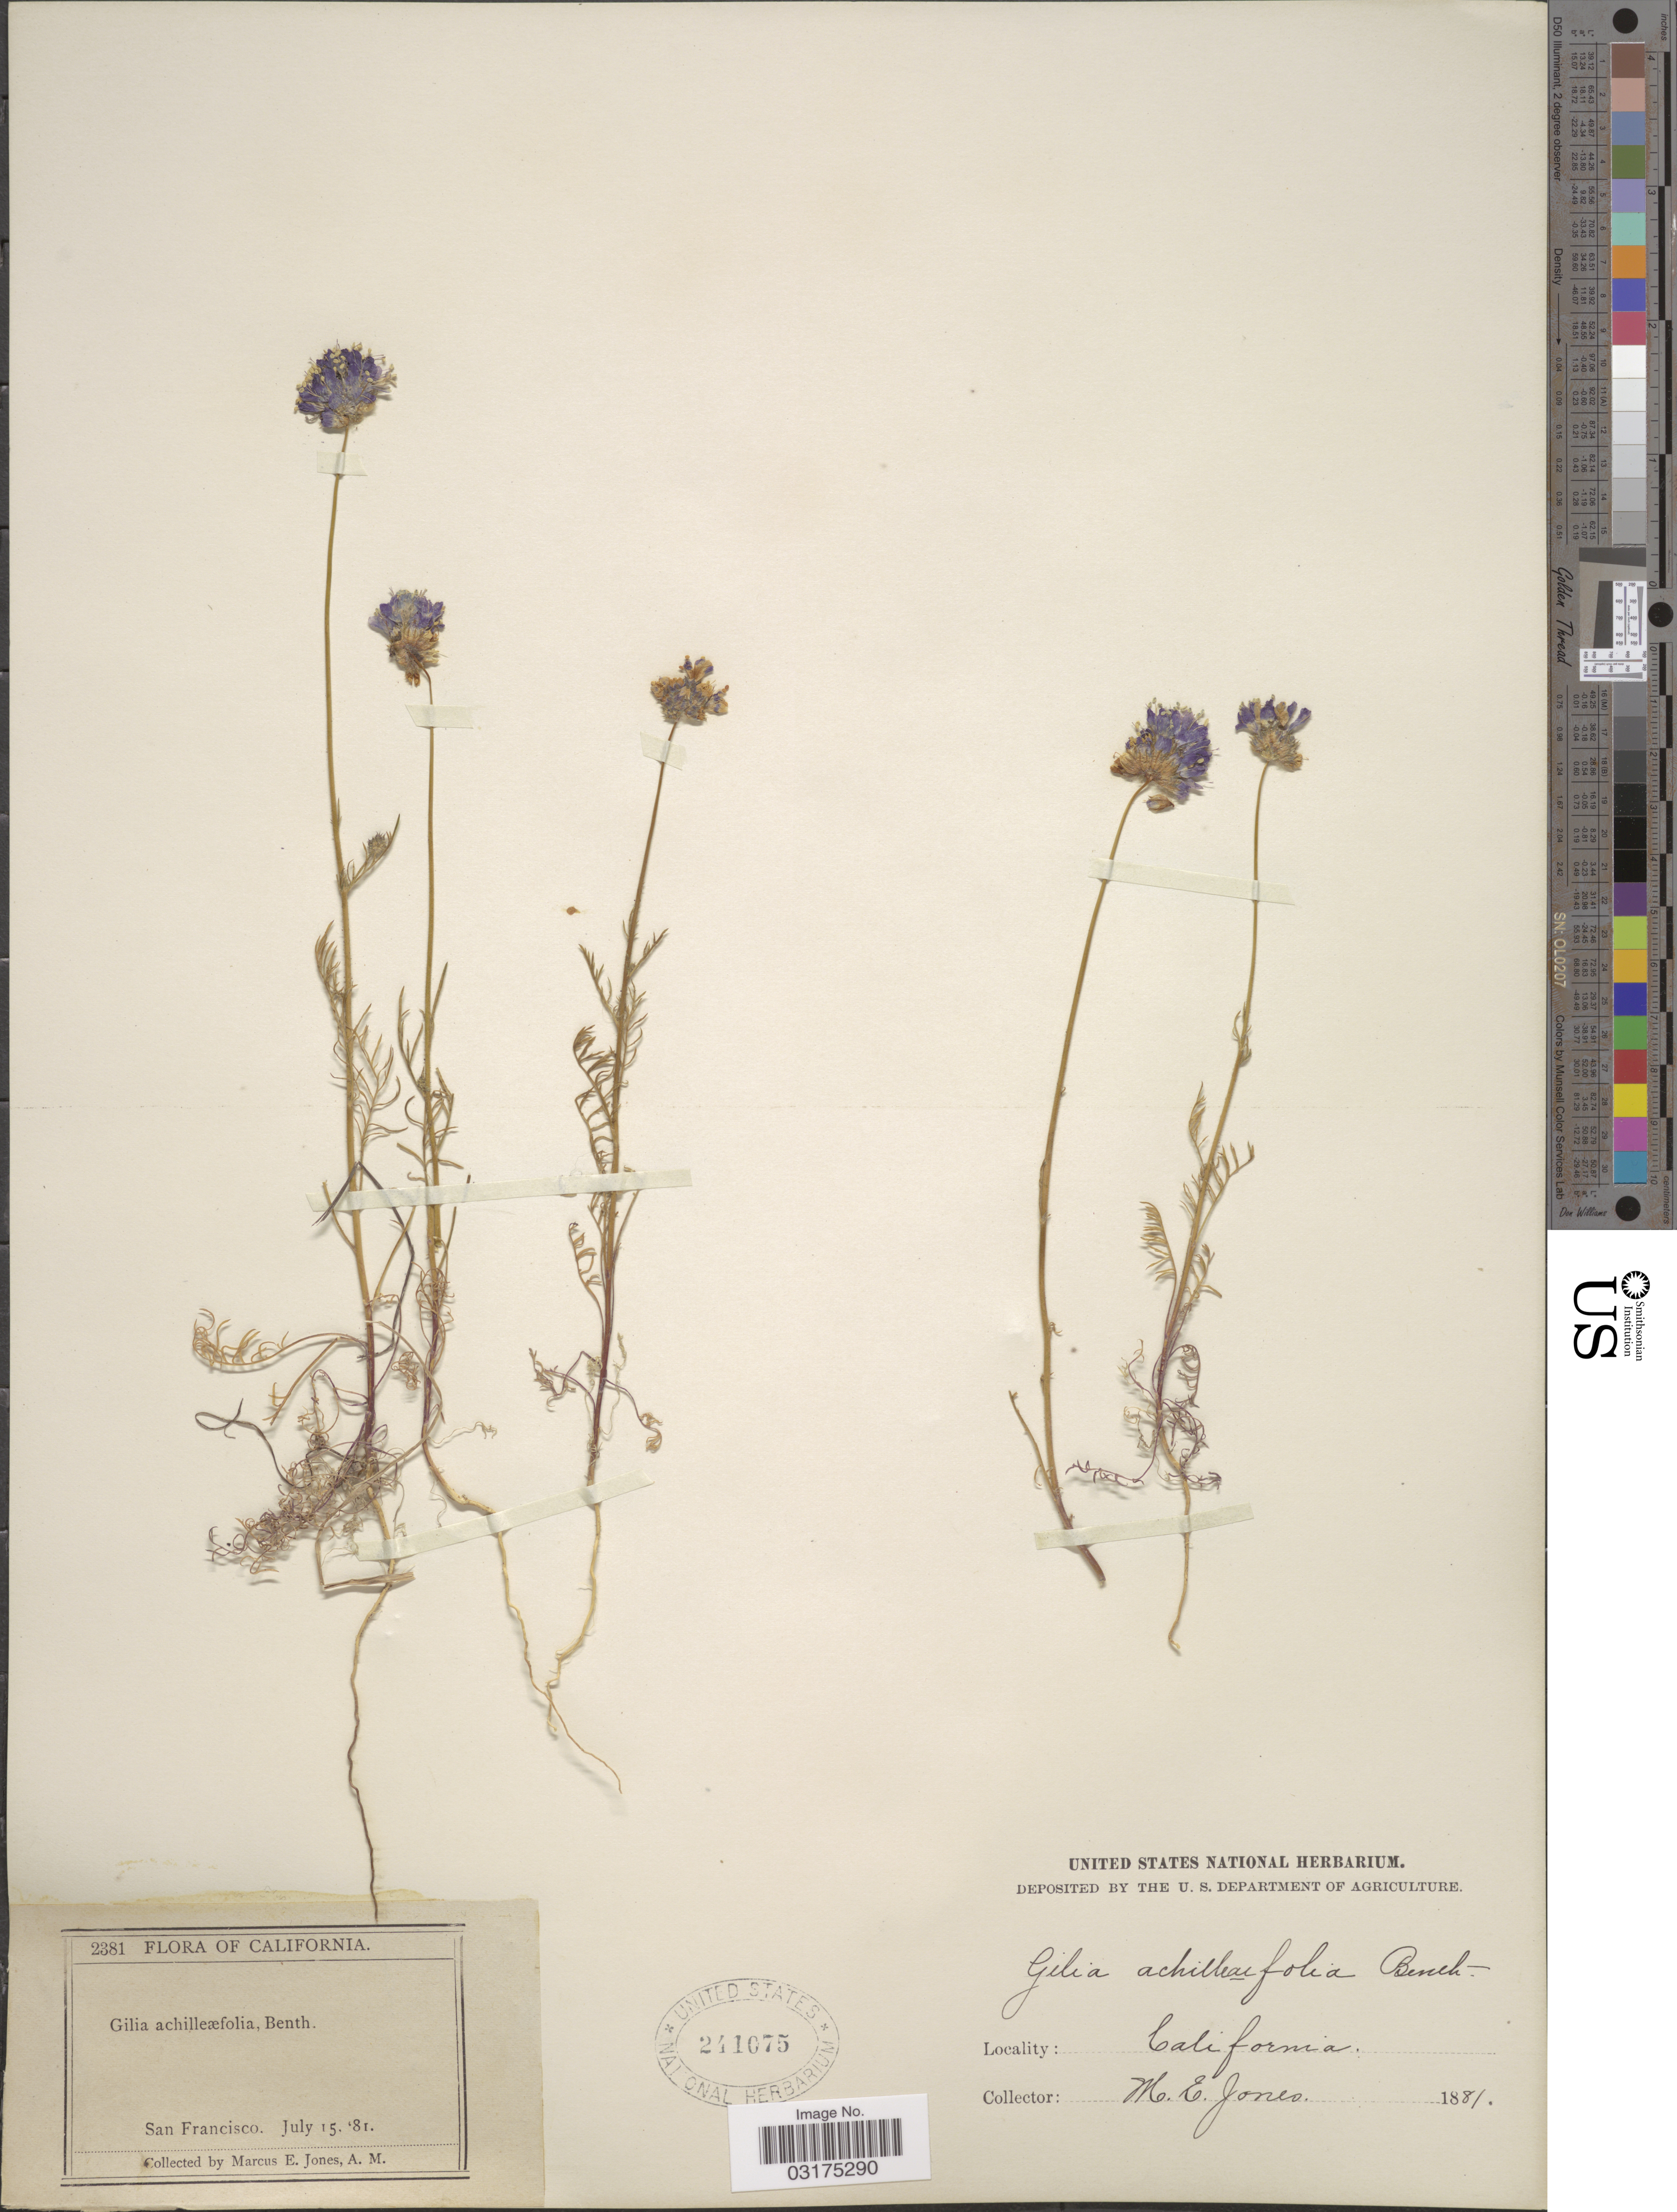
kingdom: Plantae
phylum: Tracheophyta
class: Magnoliopsida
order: Ericales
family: Polemoniaceae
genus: Gilia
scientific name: Gilia capitata subsp. chamissonis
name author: (Greene) V.E. Grant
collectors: M. E. Jones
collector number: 2381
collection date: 1881-07-15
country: United States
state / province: California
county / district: San Francisco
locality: San Francisco.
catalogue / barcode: US 241075